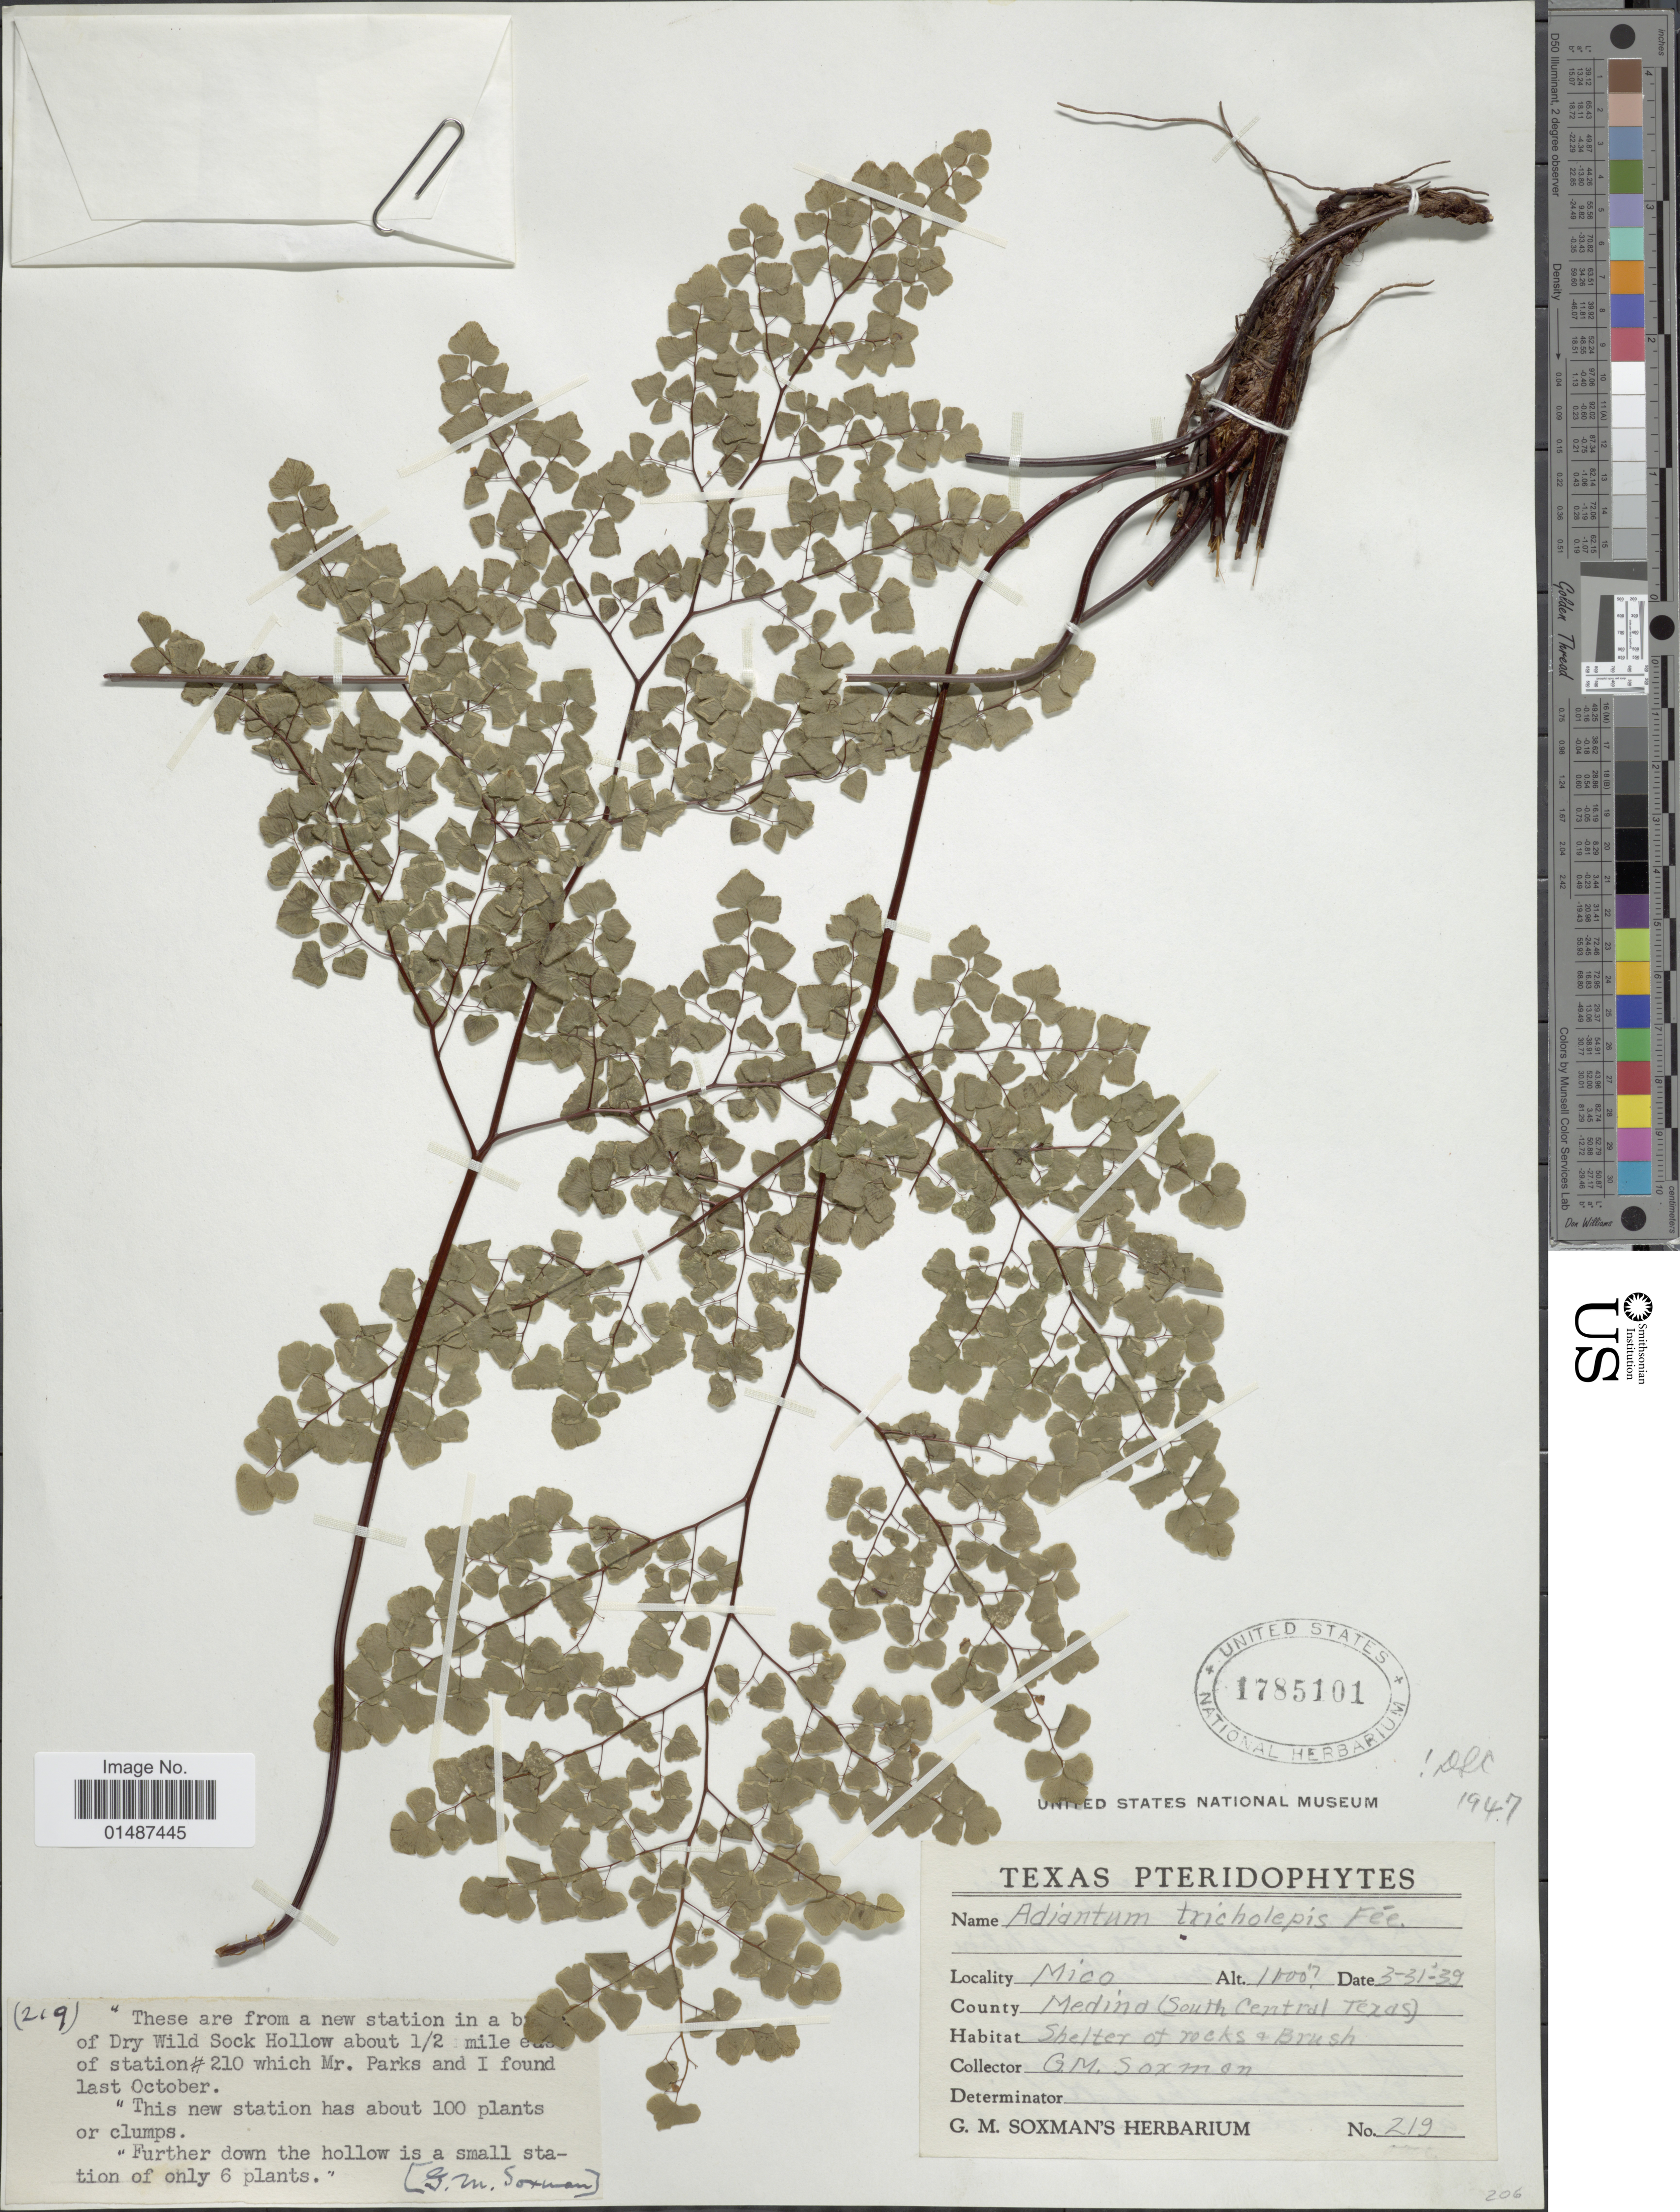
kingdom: Plantae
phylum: Tracheophyta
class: Polypodiopsida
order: Polypodiales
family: Pteridaceae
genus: Adiantum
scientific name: Adiantum tricholepis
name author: Fée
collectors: G. Soxman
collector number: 219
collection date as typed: Transcribed d/m/y: 31/3/39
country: United States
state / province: Texas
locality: Mico. County Medina (South Central Texas).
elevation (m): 305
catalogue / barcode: US 1785101